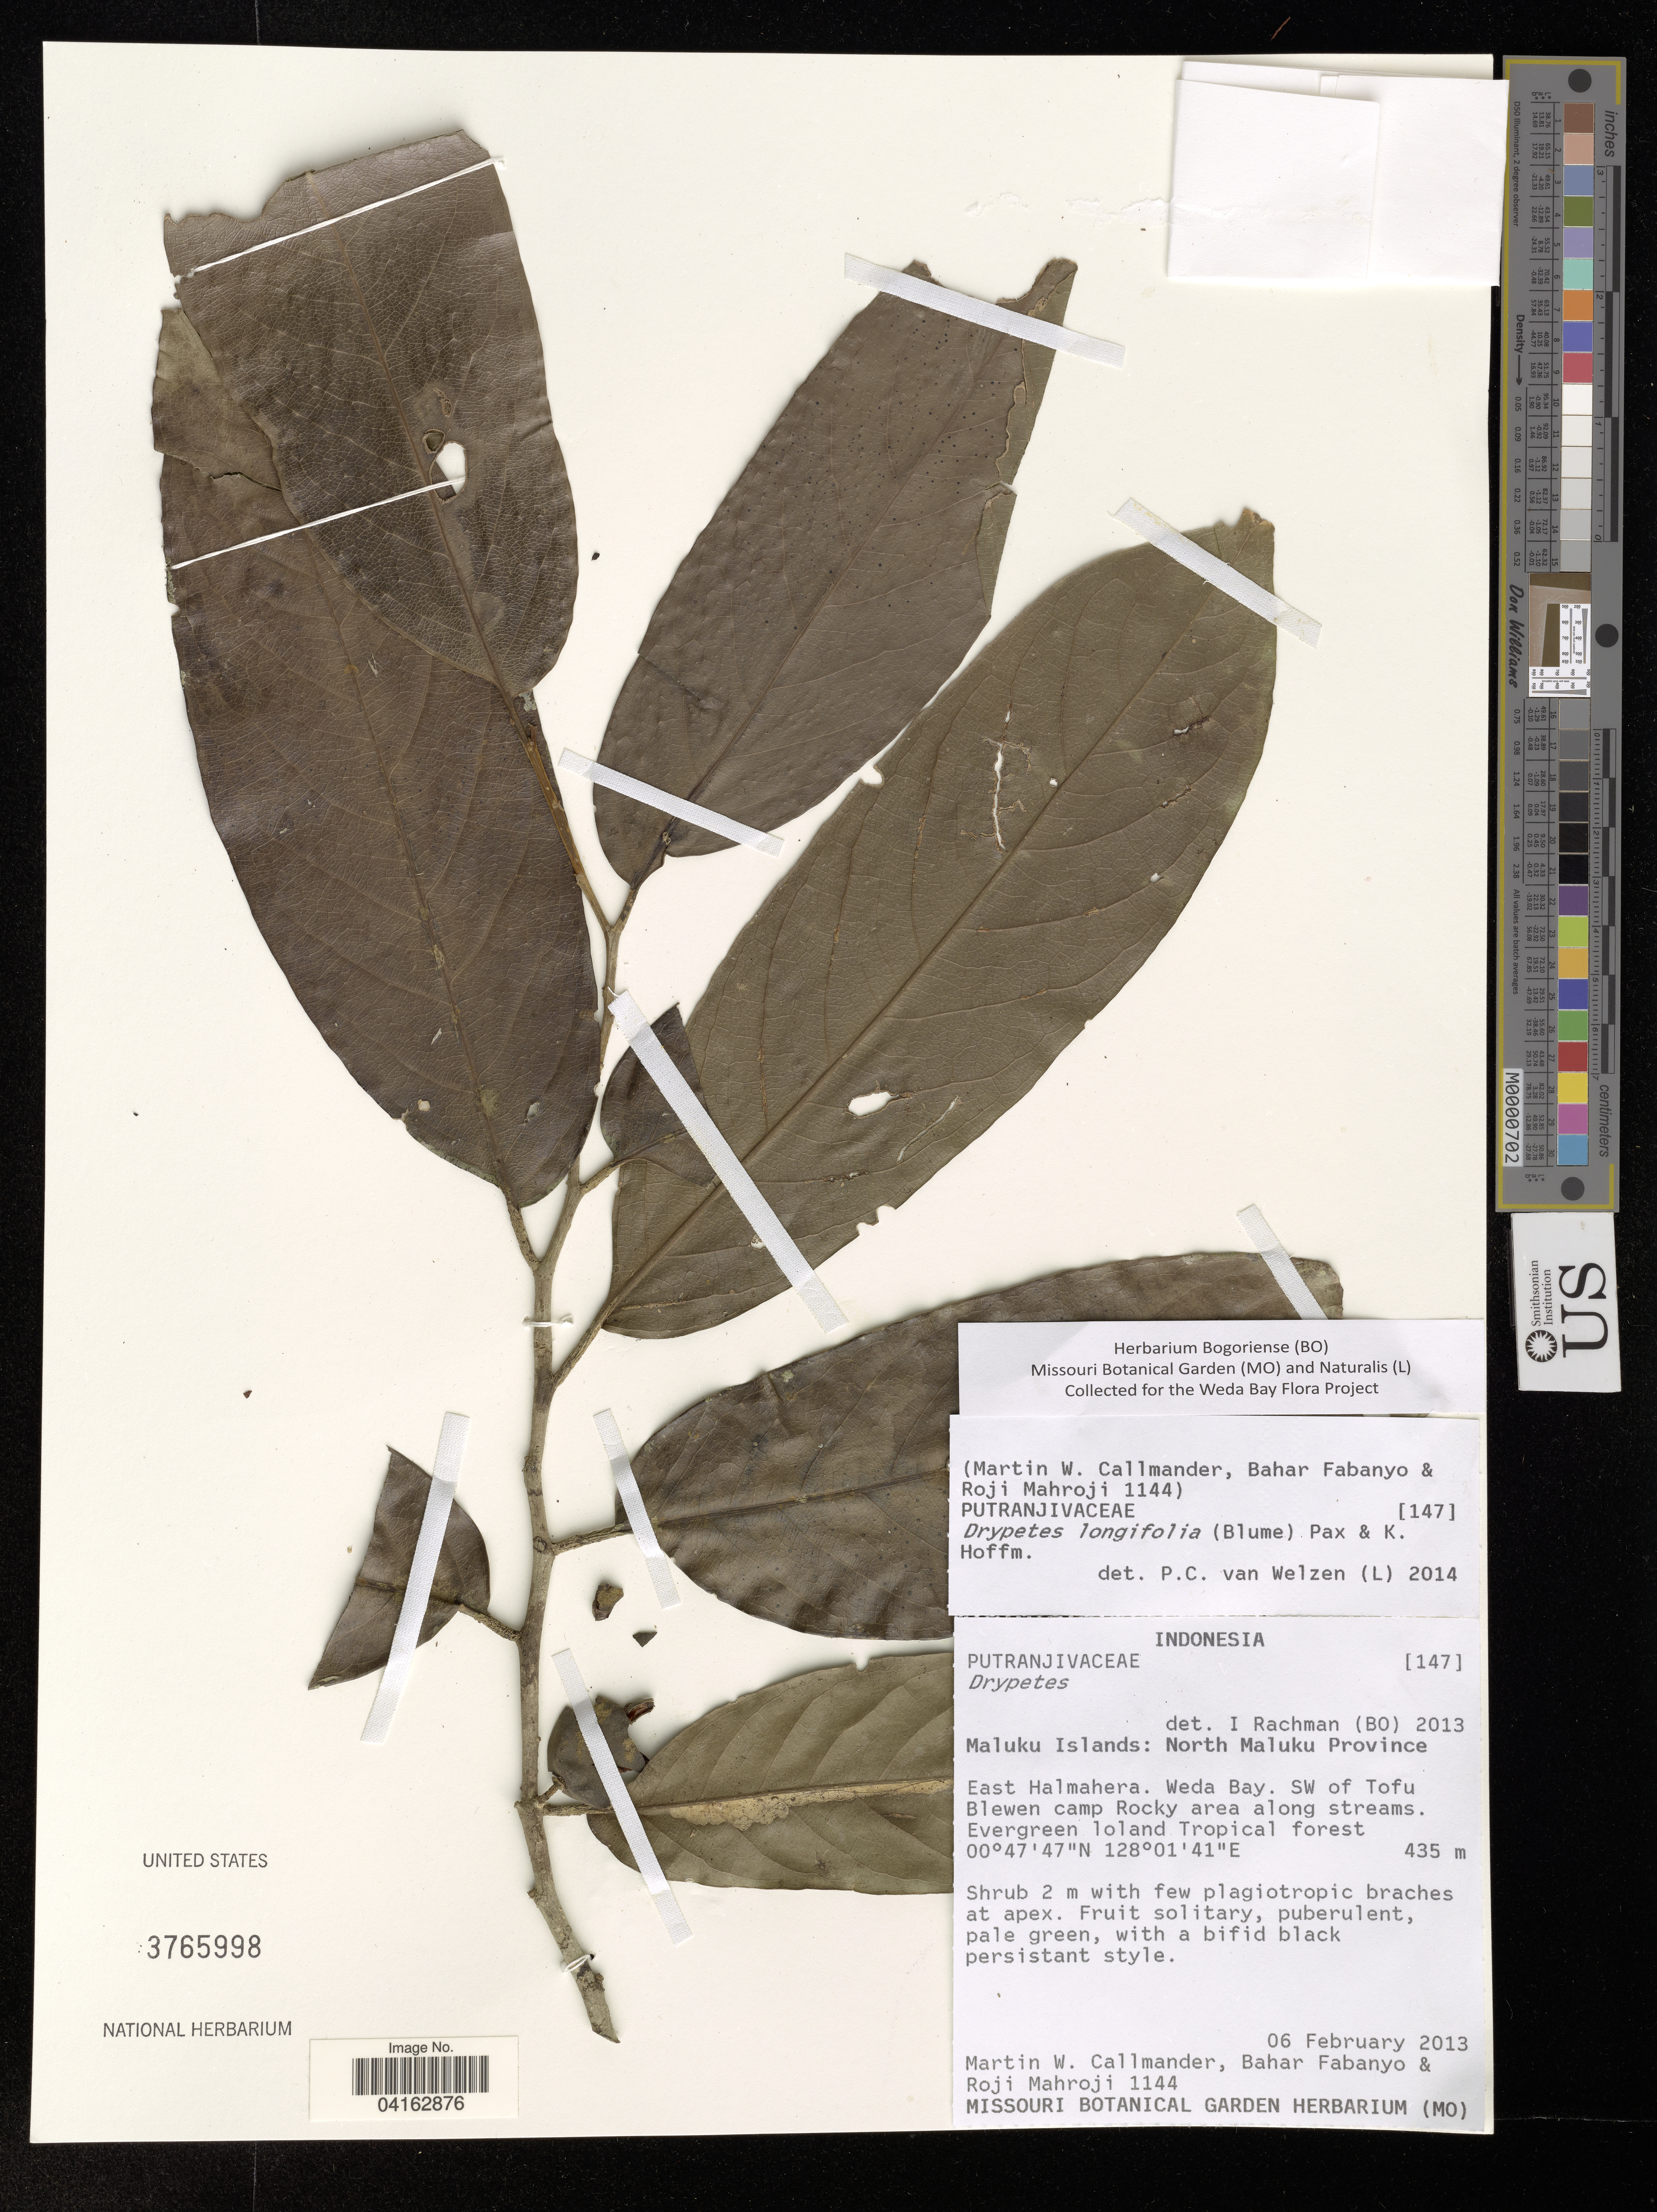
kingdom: Plantae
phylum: Tracheophyta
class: Magnoliopsida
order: Malpighiales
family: Putranjivaceae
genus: Drypetes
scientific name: Drypetes longifolia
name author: (Blume) Pax & K. Hoffm.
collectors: M. Callmander, B. Fabanyo & R. Mahroji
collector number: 1144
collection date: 2013-02-06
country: Indonesia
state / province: Maluku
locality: Maluku Islands: North Maluku Province. East Halmahera. Weda Bay. SW of Tofu Blewen camp Rocky area along streams.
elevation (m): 435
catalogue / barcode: US 3765998